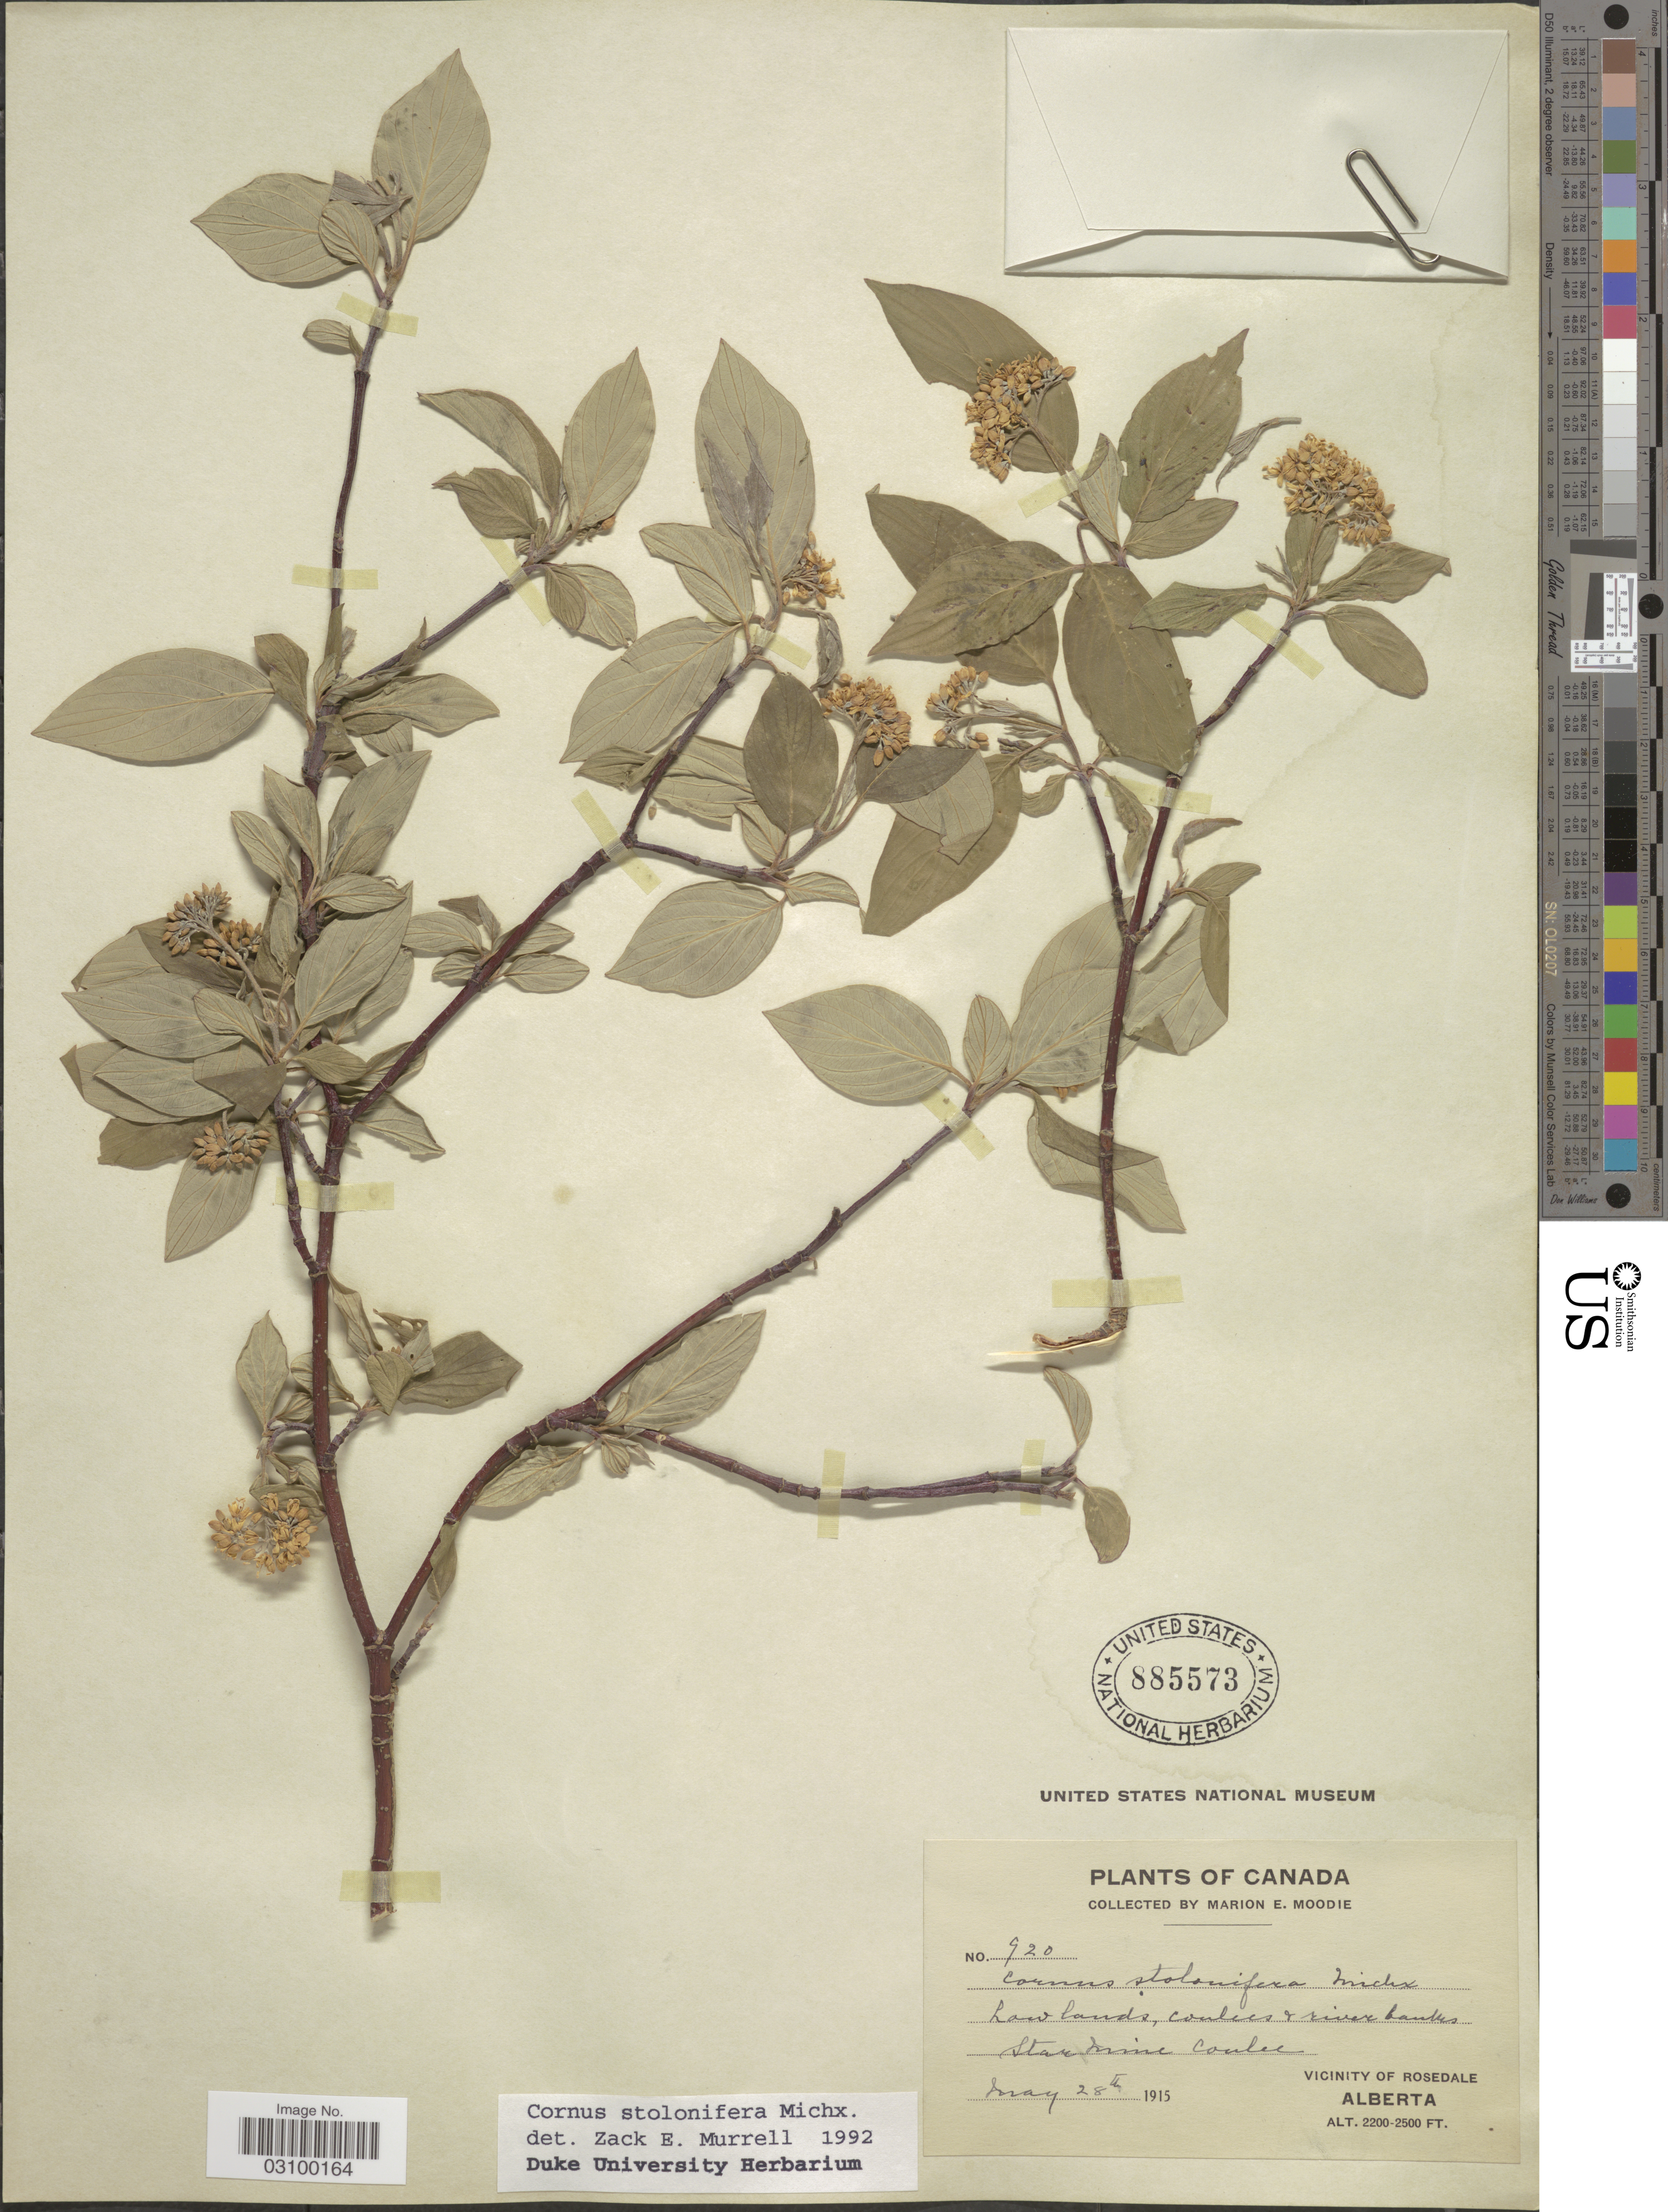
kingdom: Plantae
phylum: Tracheophyta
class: Magnoliopsida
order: Cornales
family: Cornaceae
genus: Cornus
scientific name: Cornus sericea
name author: L.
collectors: M. E. Moodie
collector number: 920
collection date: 1915-05-28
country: Canada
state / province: Alberta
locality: Star Mine Coulee. Vicinity of Rosedale.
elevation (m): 671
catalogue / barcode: US 885573